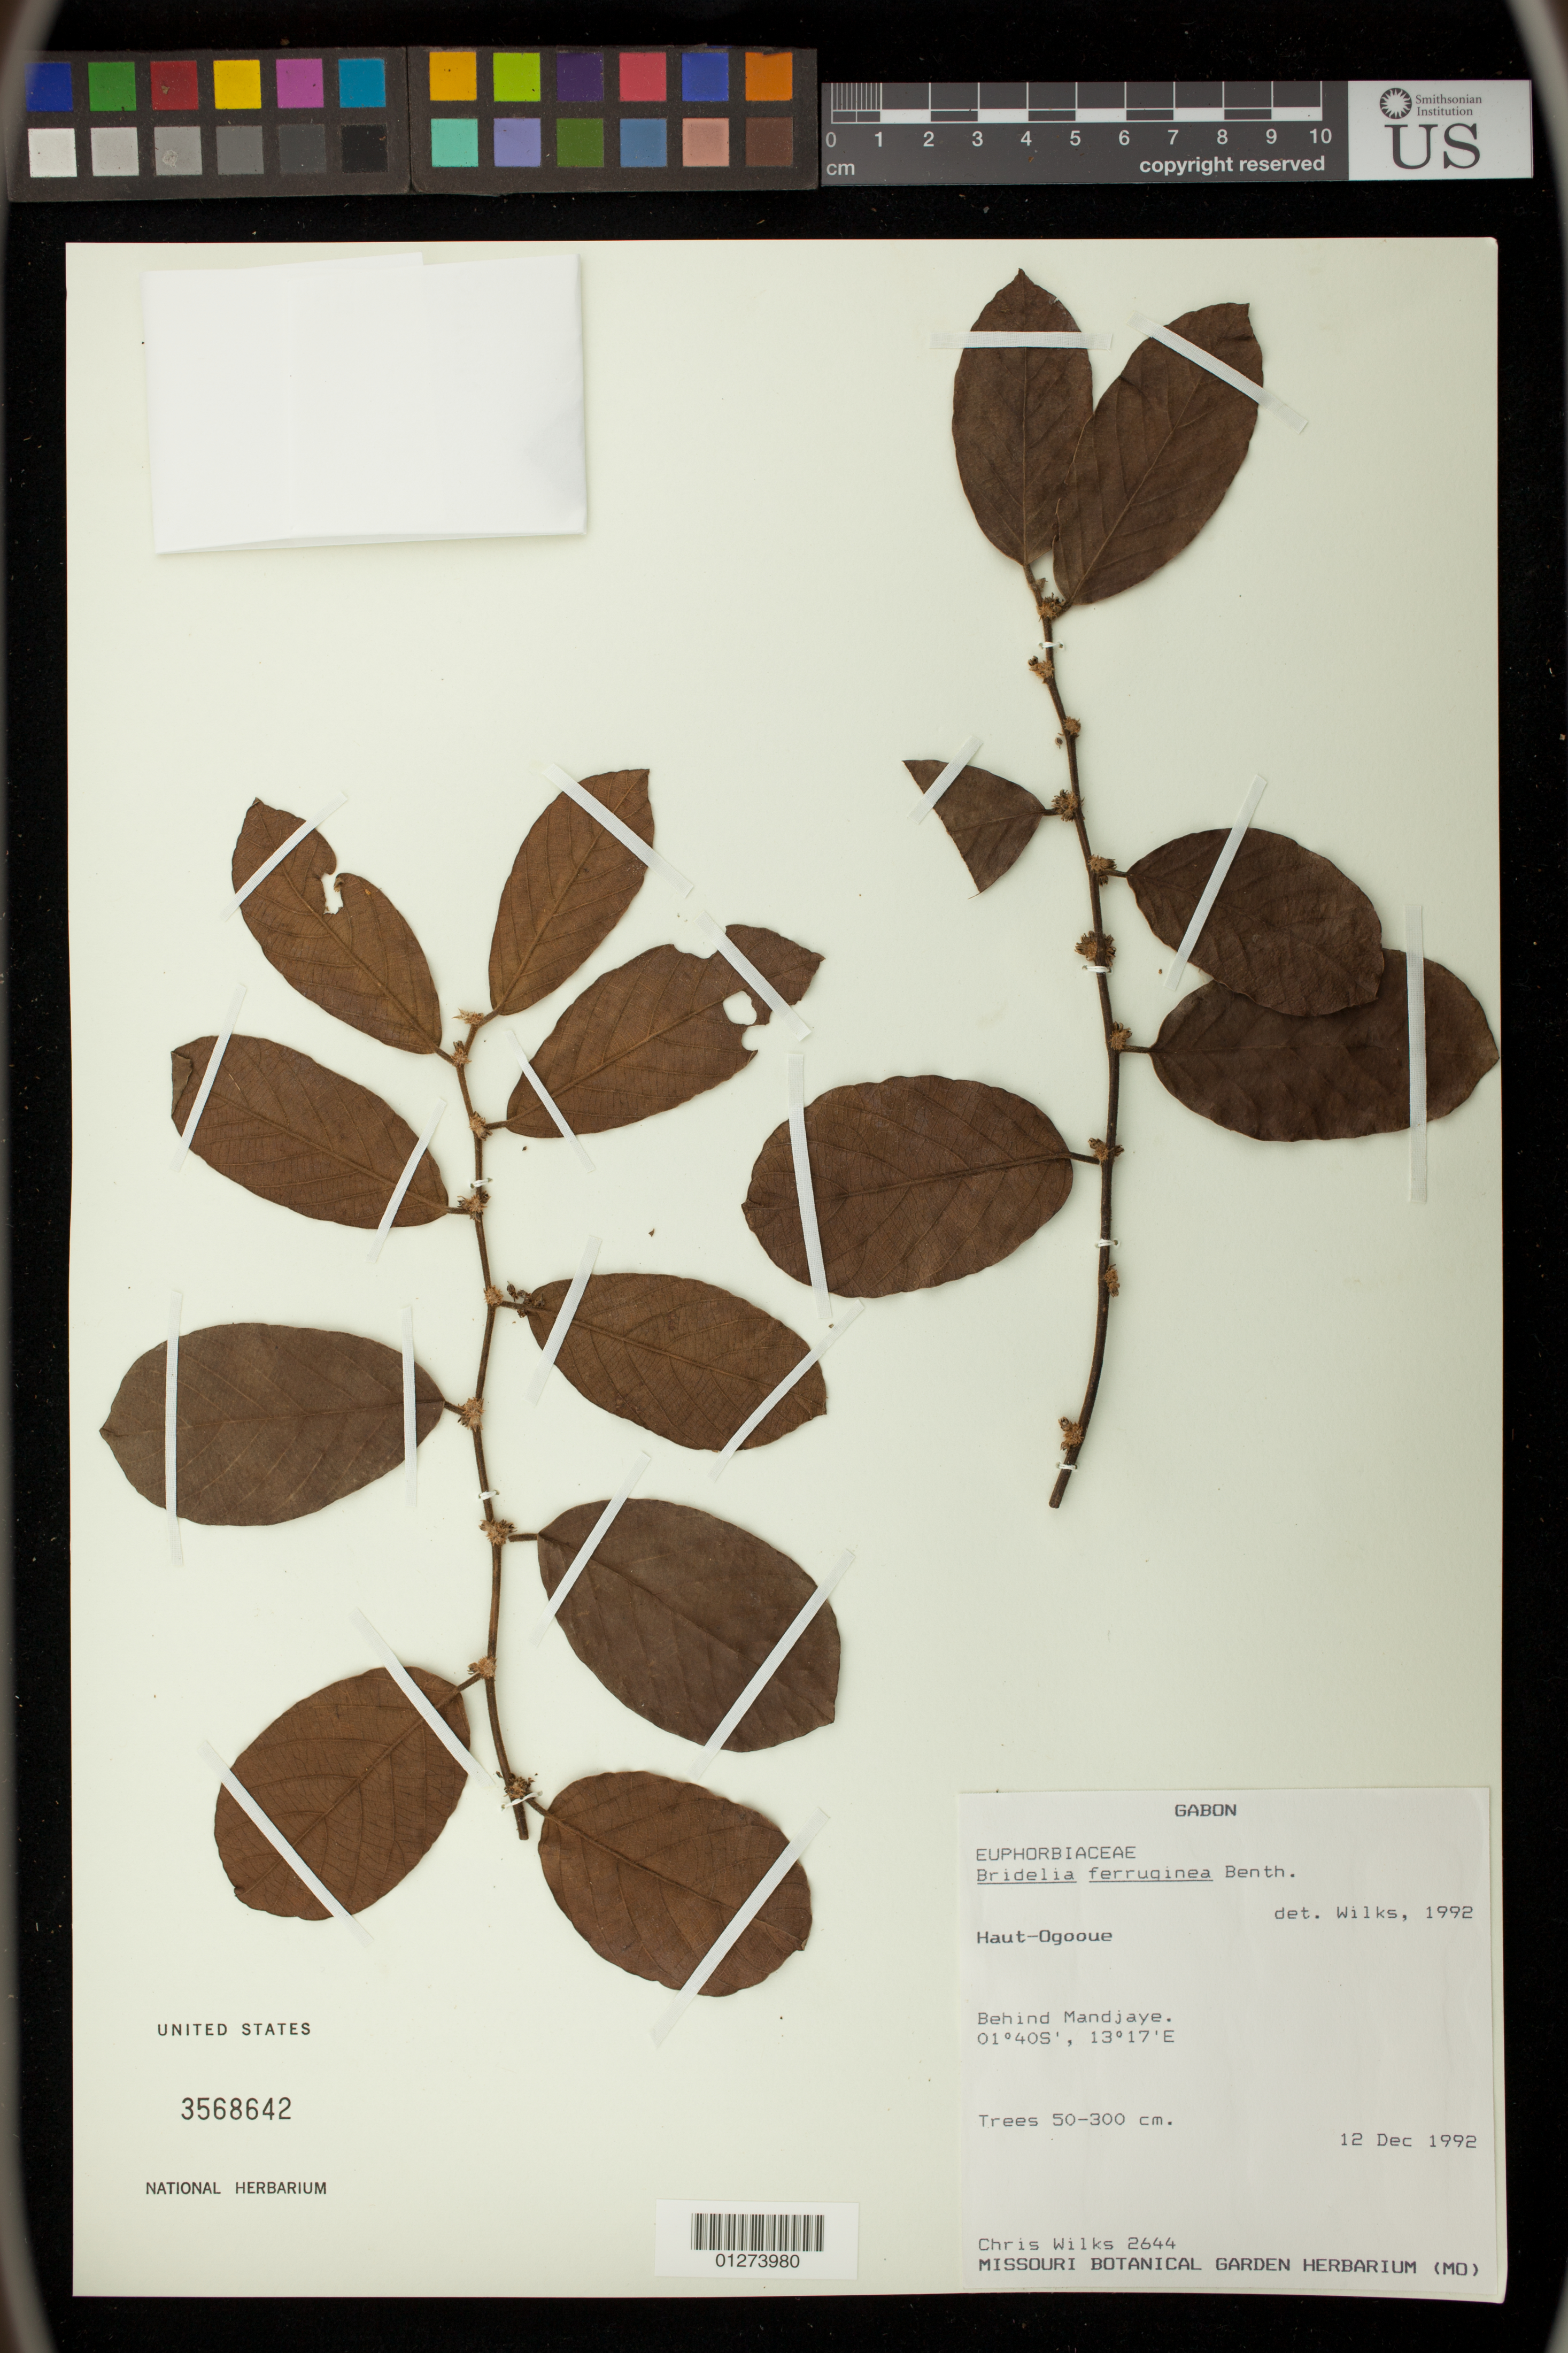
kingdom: Plantae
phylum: Tracheophyta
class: Magnoliopsida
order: Malpighiales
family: Phyllanthaceae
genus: Bridelia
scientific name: Bridelia ferruginea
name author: Benth.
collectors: C. Wilks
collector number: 2644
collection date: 1992-12-12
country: Gabon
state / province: Haut-Ogooue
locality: Behind Mandjaye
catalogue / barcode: US 3568642